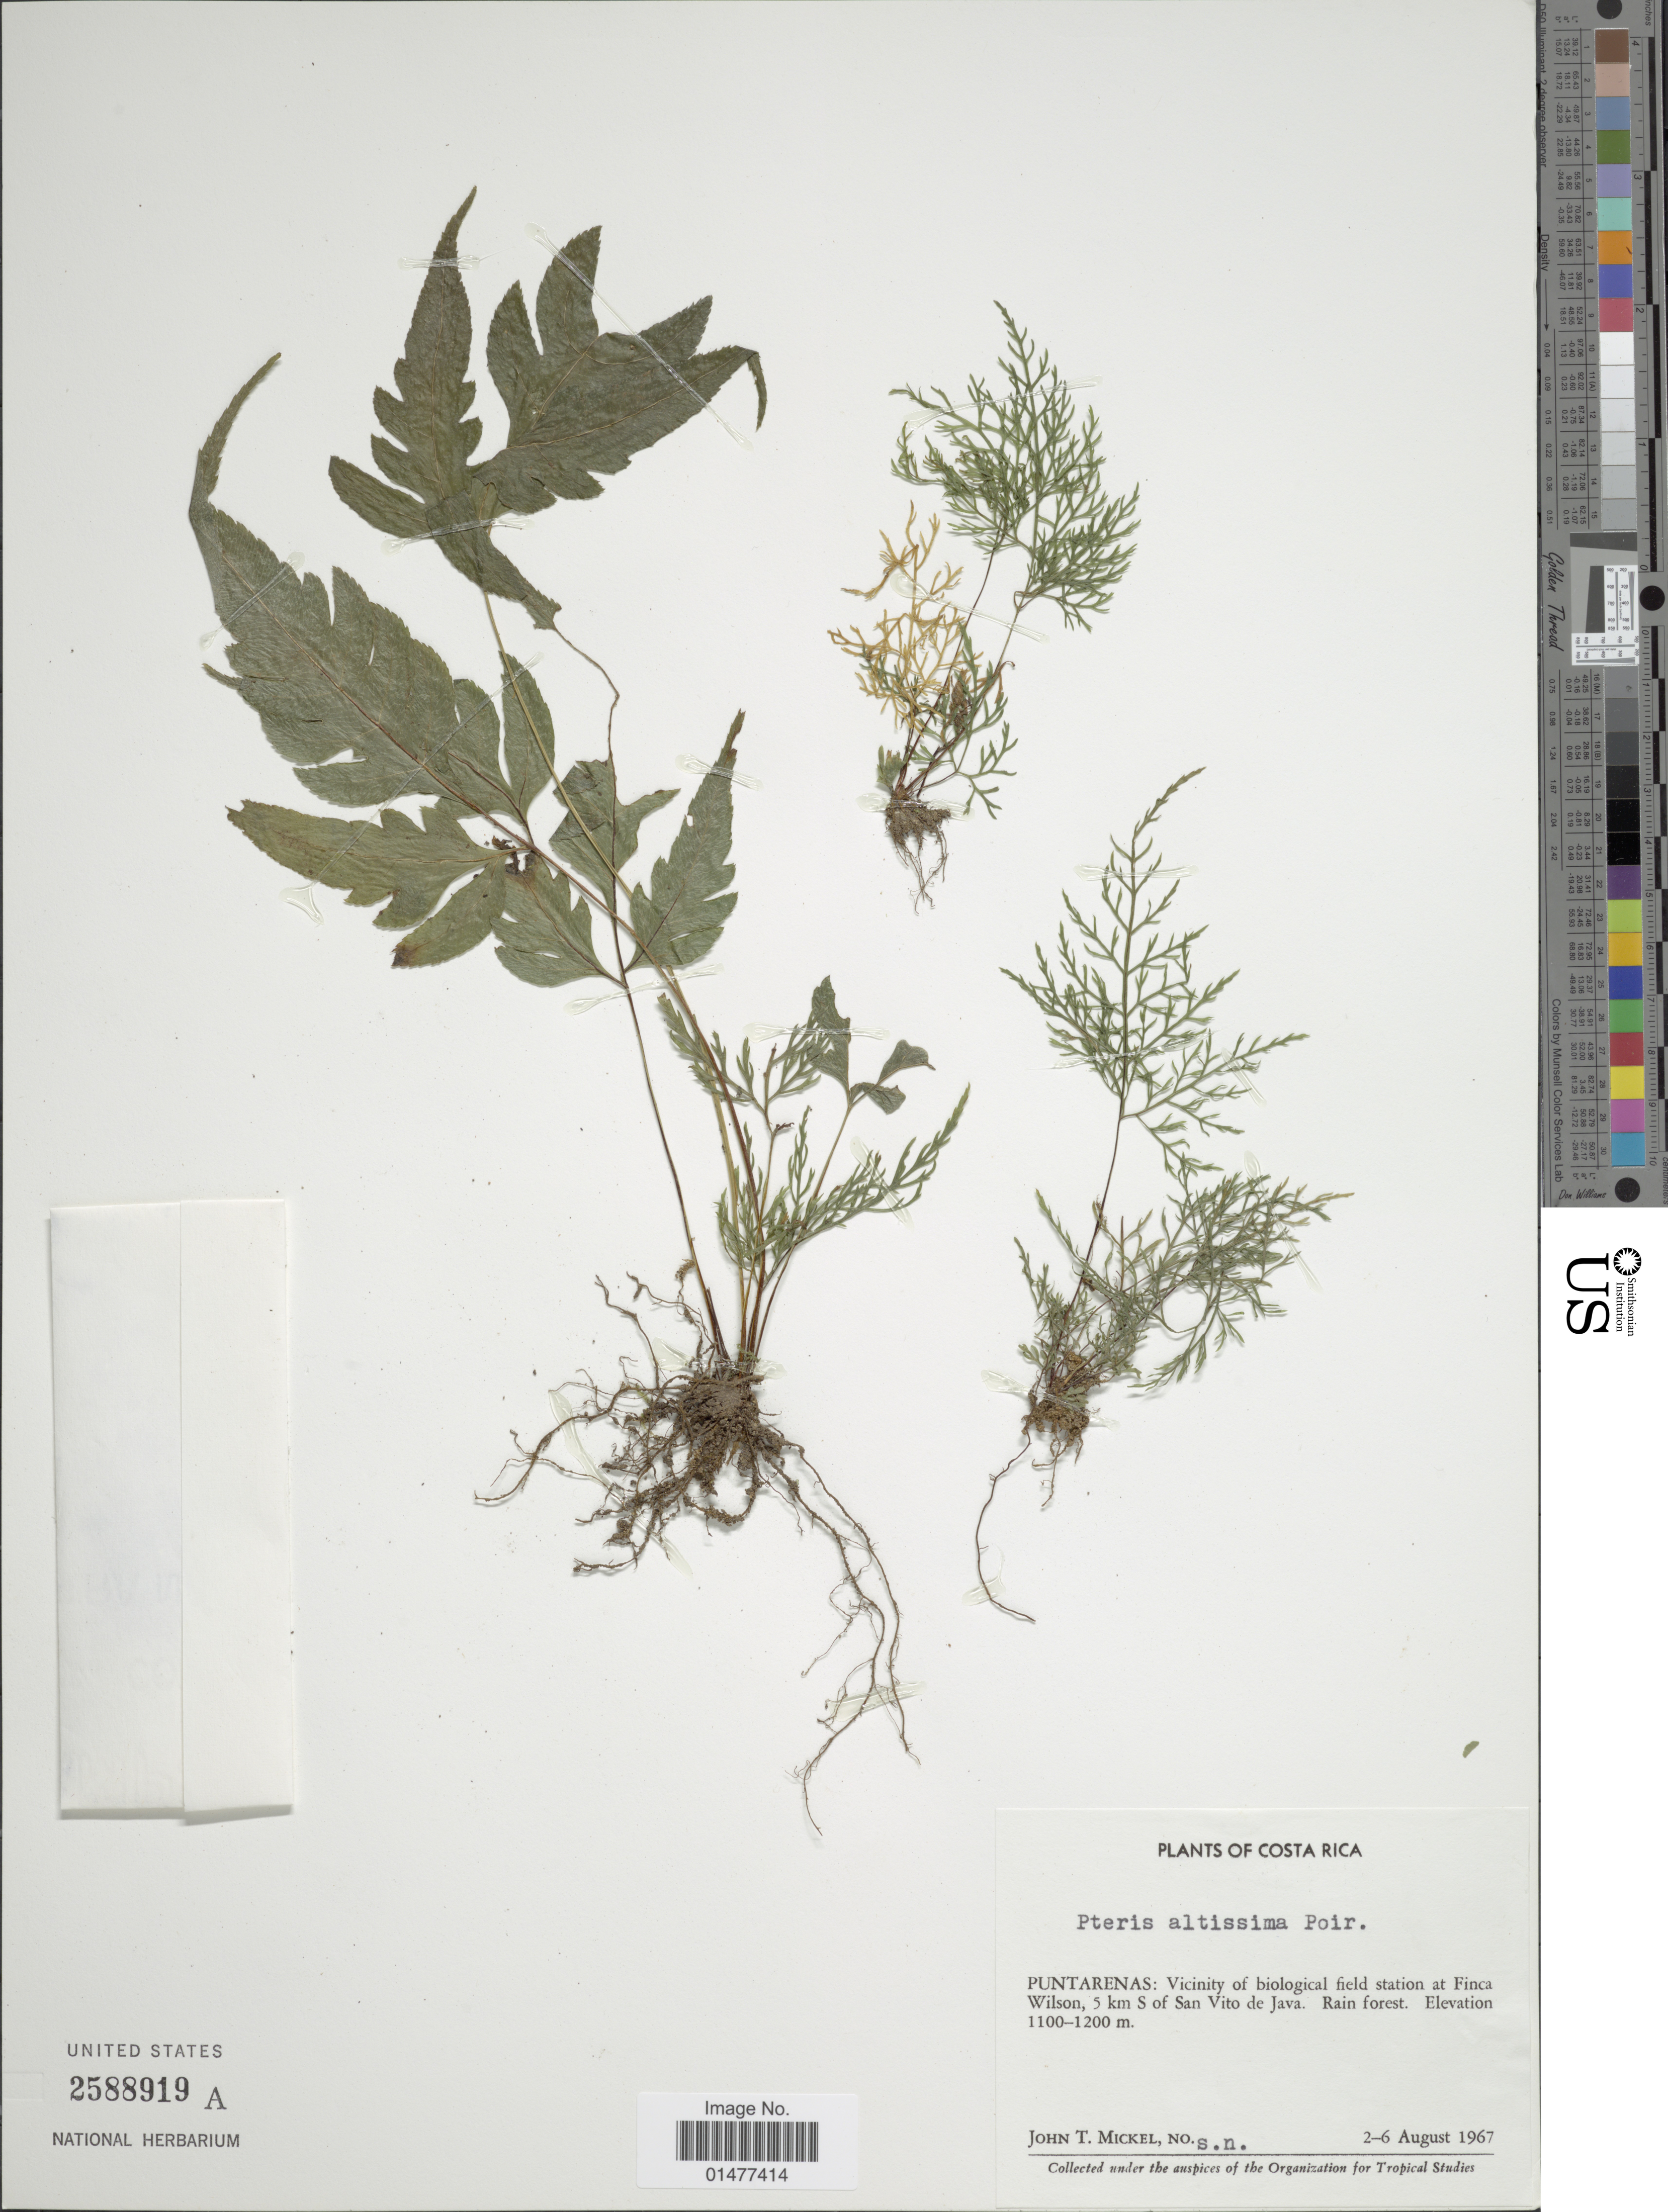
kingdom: Plantae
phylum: Tracheophyta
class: Polypodiopsida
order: Polypodiales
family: Pteridaceae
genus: Pteris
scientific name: Pteris altissima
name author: Poir.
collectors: J. T. Mickel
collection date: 1967-08-02/1967-08-06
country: Costa Rica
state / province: Puntarenas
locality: Plants of Costa Rica, Vicinity of biological field station at Finca Wilson, 5 km S of San Vito de Java. Rain forest,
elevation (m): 1100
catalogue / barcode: US 2588919A